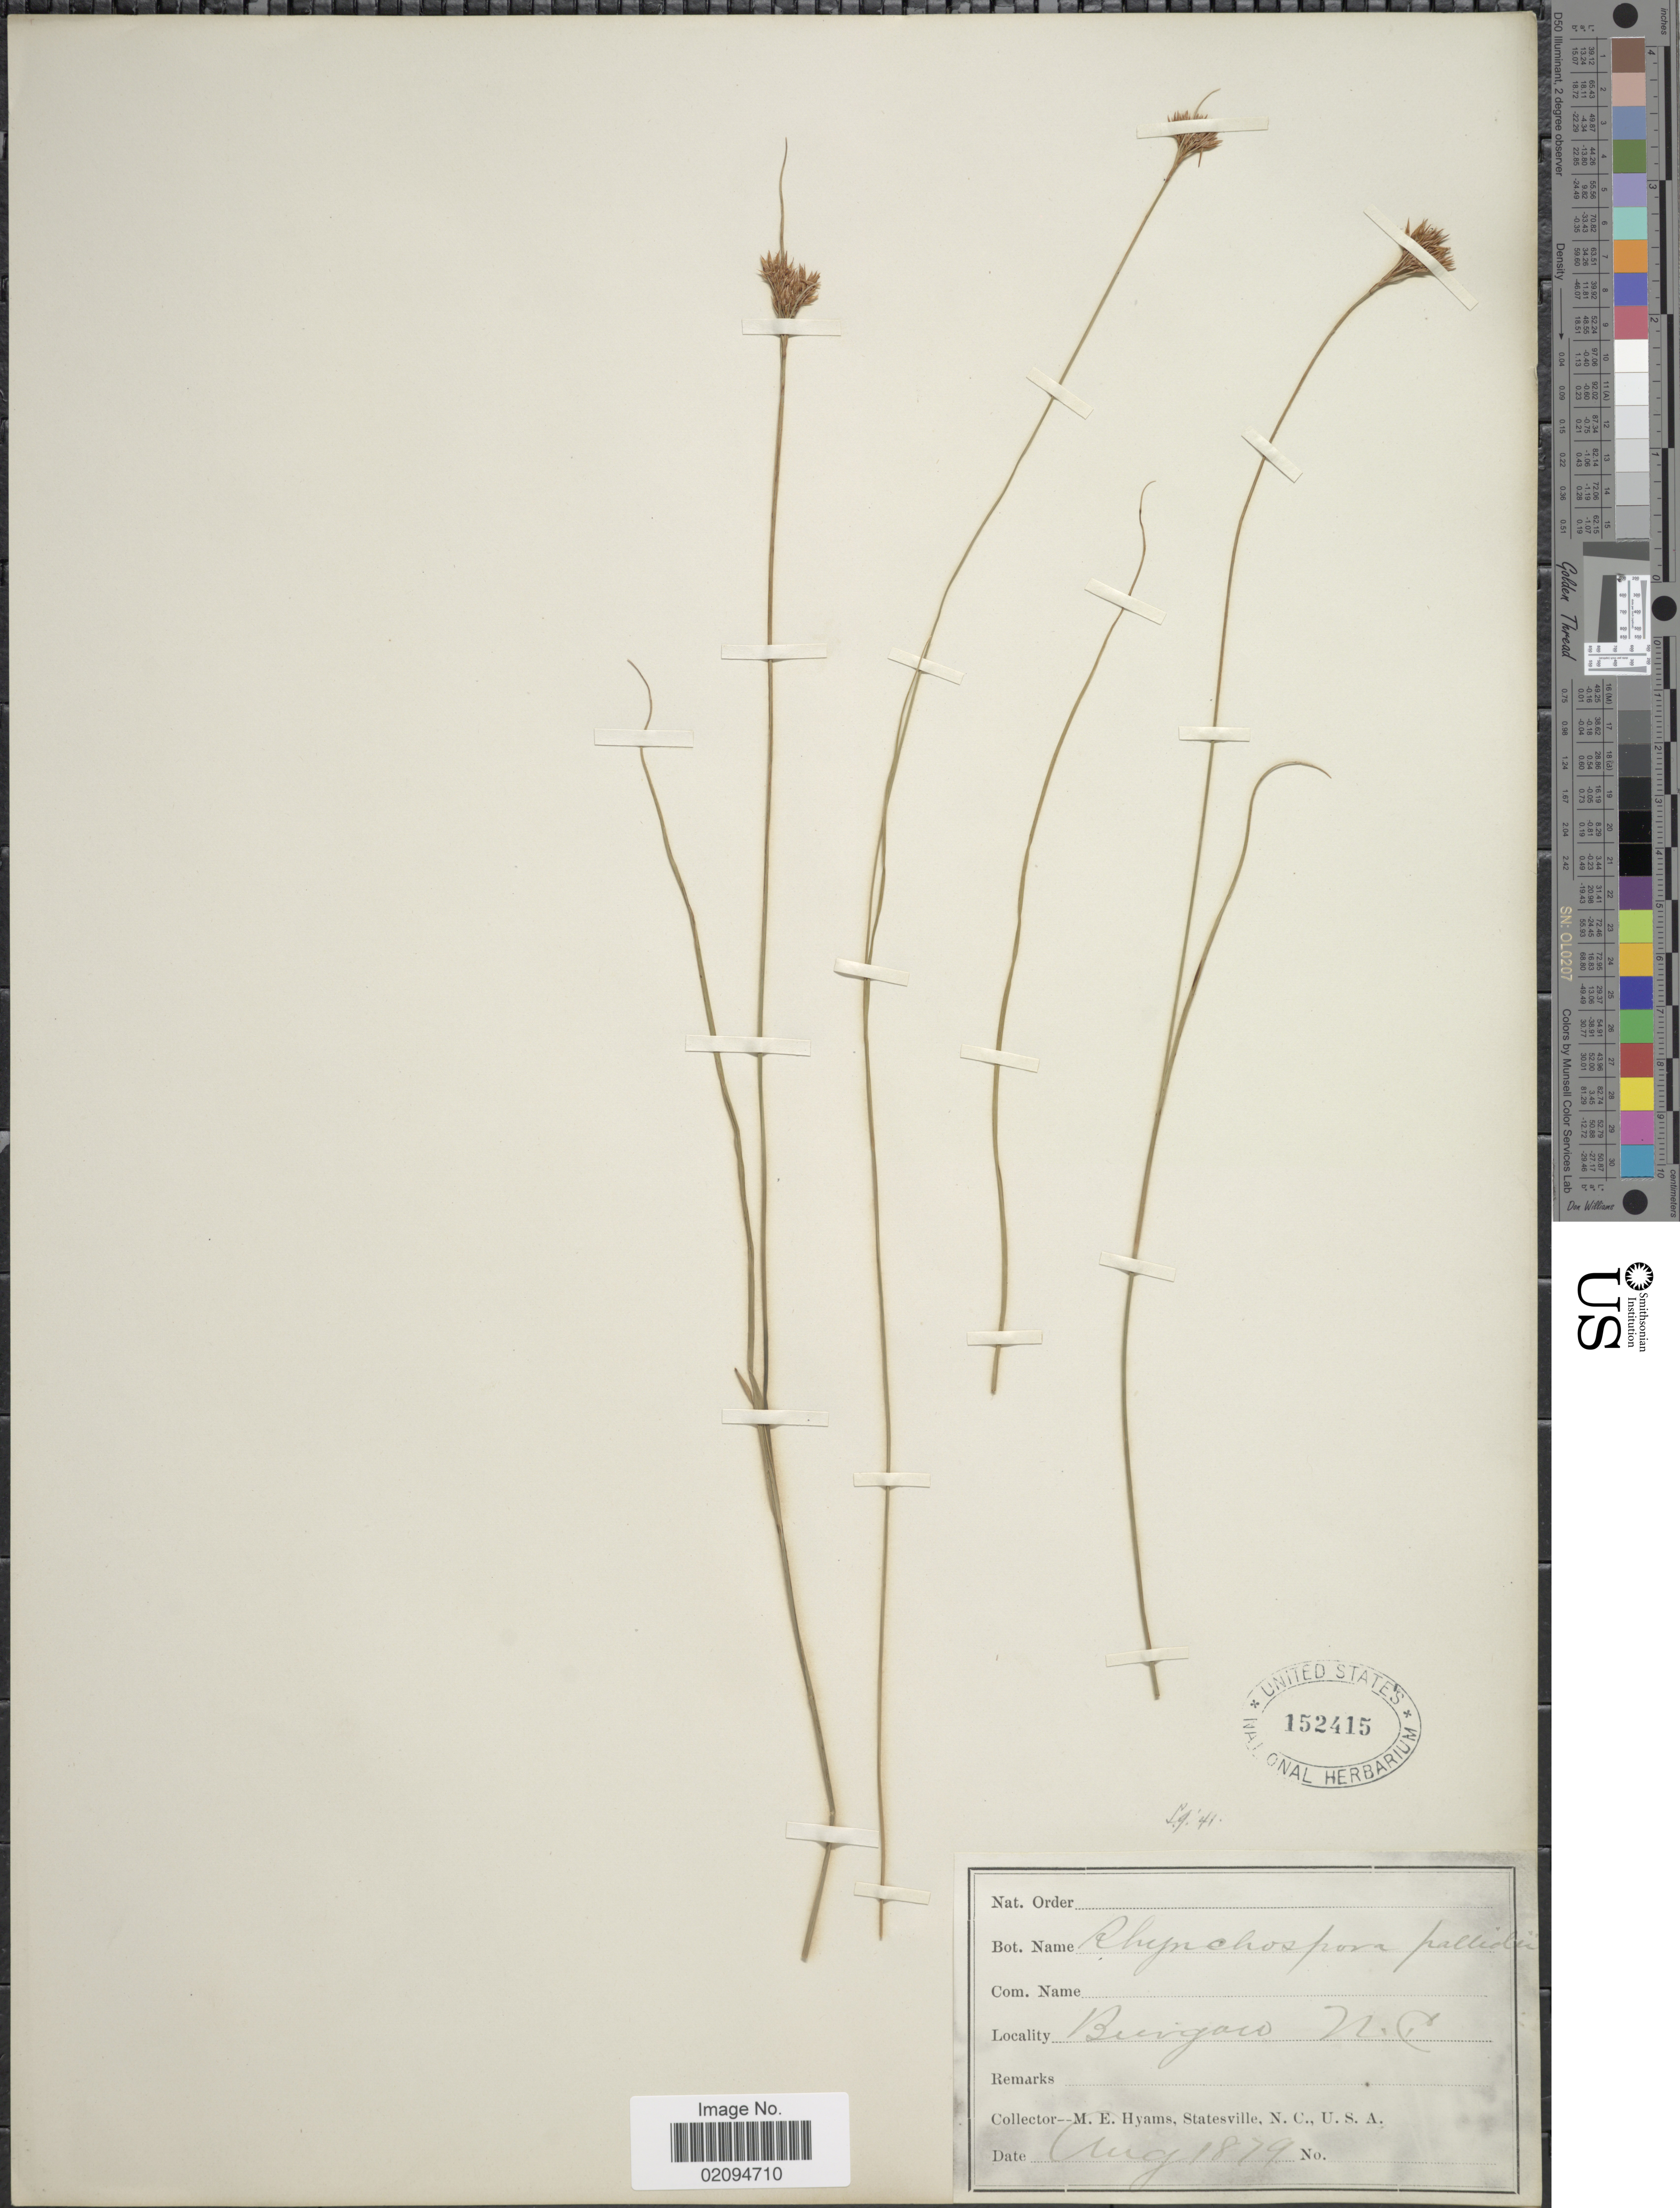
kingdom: Plantae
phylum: Tracheophyta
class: Liliopsida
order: Poales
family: Cyperaceae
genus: Rhynchospora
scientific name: Rhynchospora pallida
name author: M.A. Curtis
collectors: M. E. Hyams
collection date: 1879-08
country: United States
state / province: North Carolina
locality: Burgaw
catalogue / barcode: US 152415